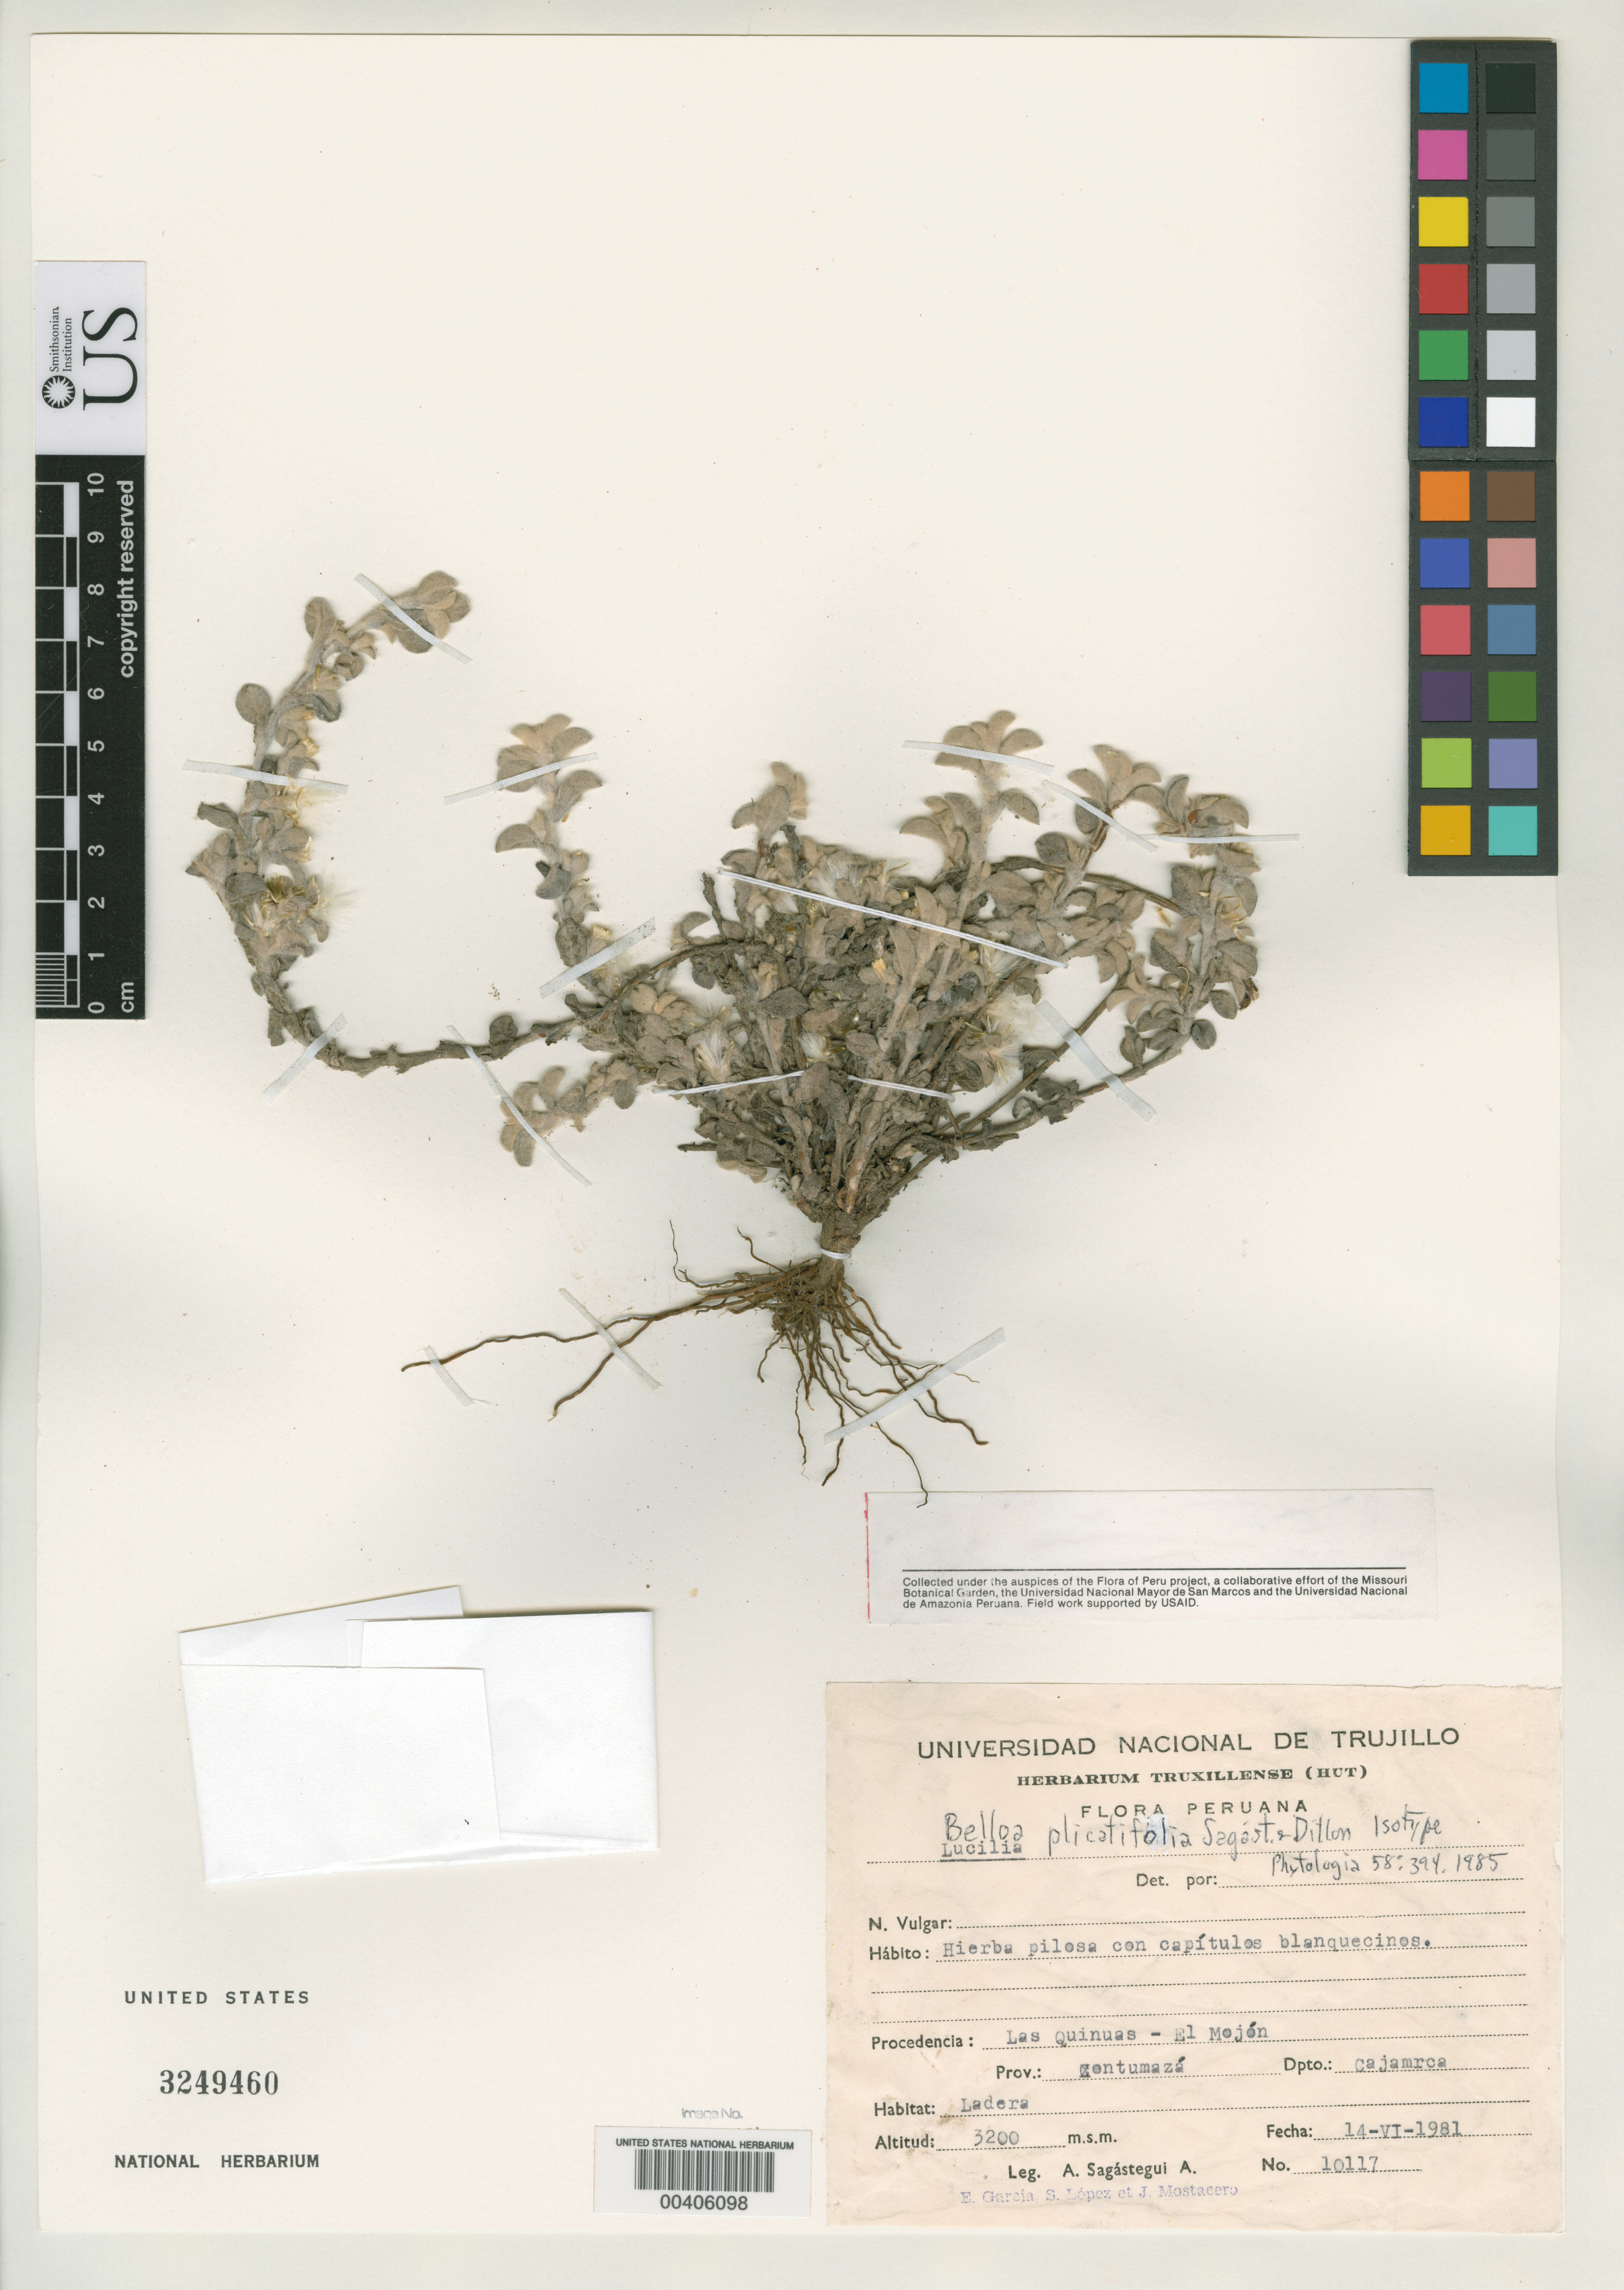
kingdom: Plantae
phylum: Tracheophyta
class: Magnoliopsida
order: Asterales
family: Asteraceae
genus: Belloa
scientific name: Belloa plicatifolia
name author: Sagást. & M.O. Dillon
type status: Isotype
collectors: A. Sagástegui A.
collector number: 10117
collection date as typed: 14 Jun 1981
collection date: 1981-06-14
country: Peru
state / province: Cajamarca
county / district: Contumazá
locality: Las Quinas - El Mojón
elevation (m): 3200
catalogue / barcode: US 3249460